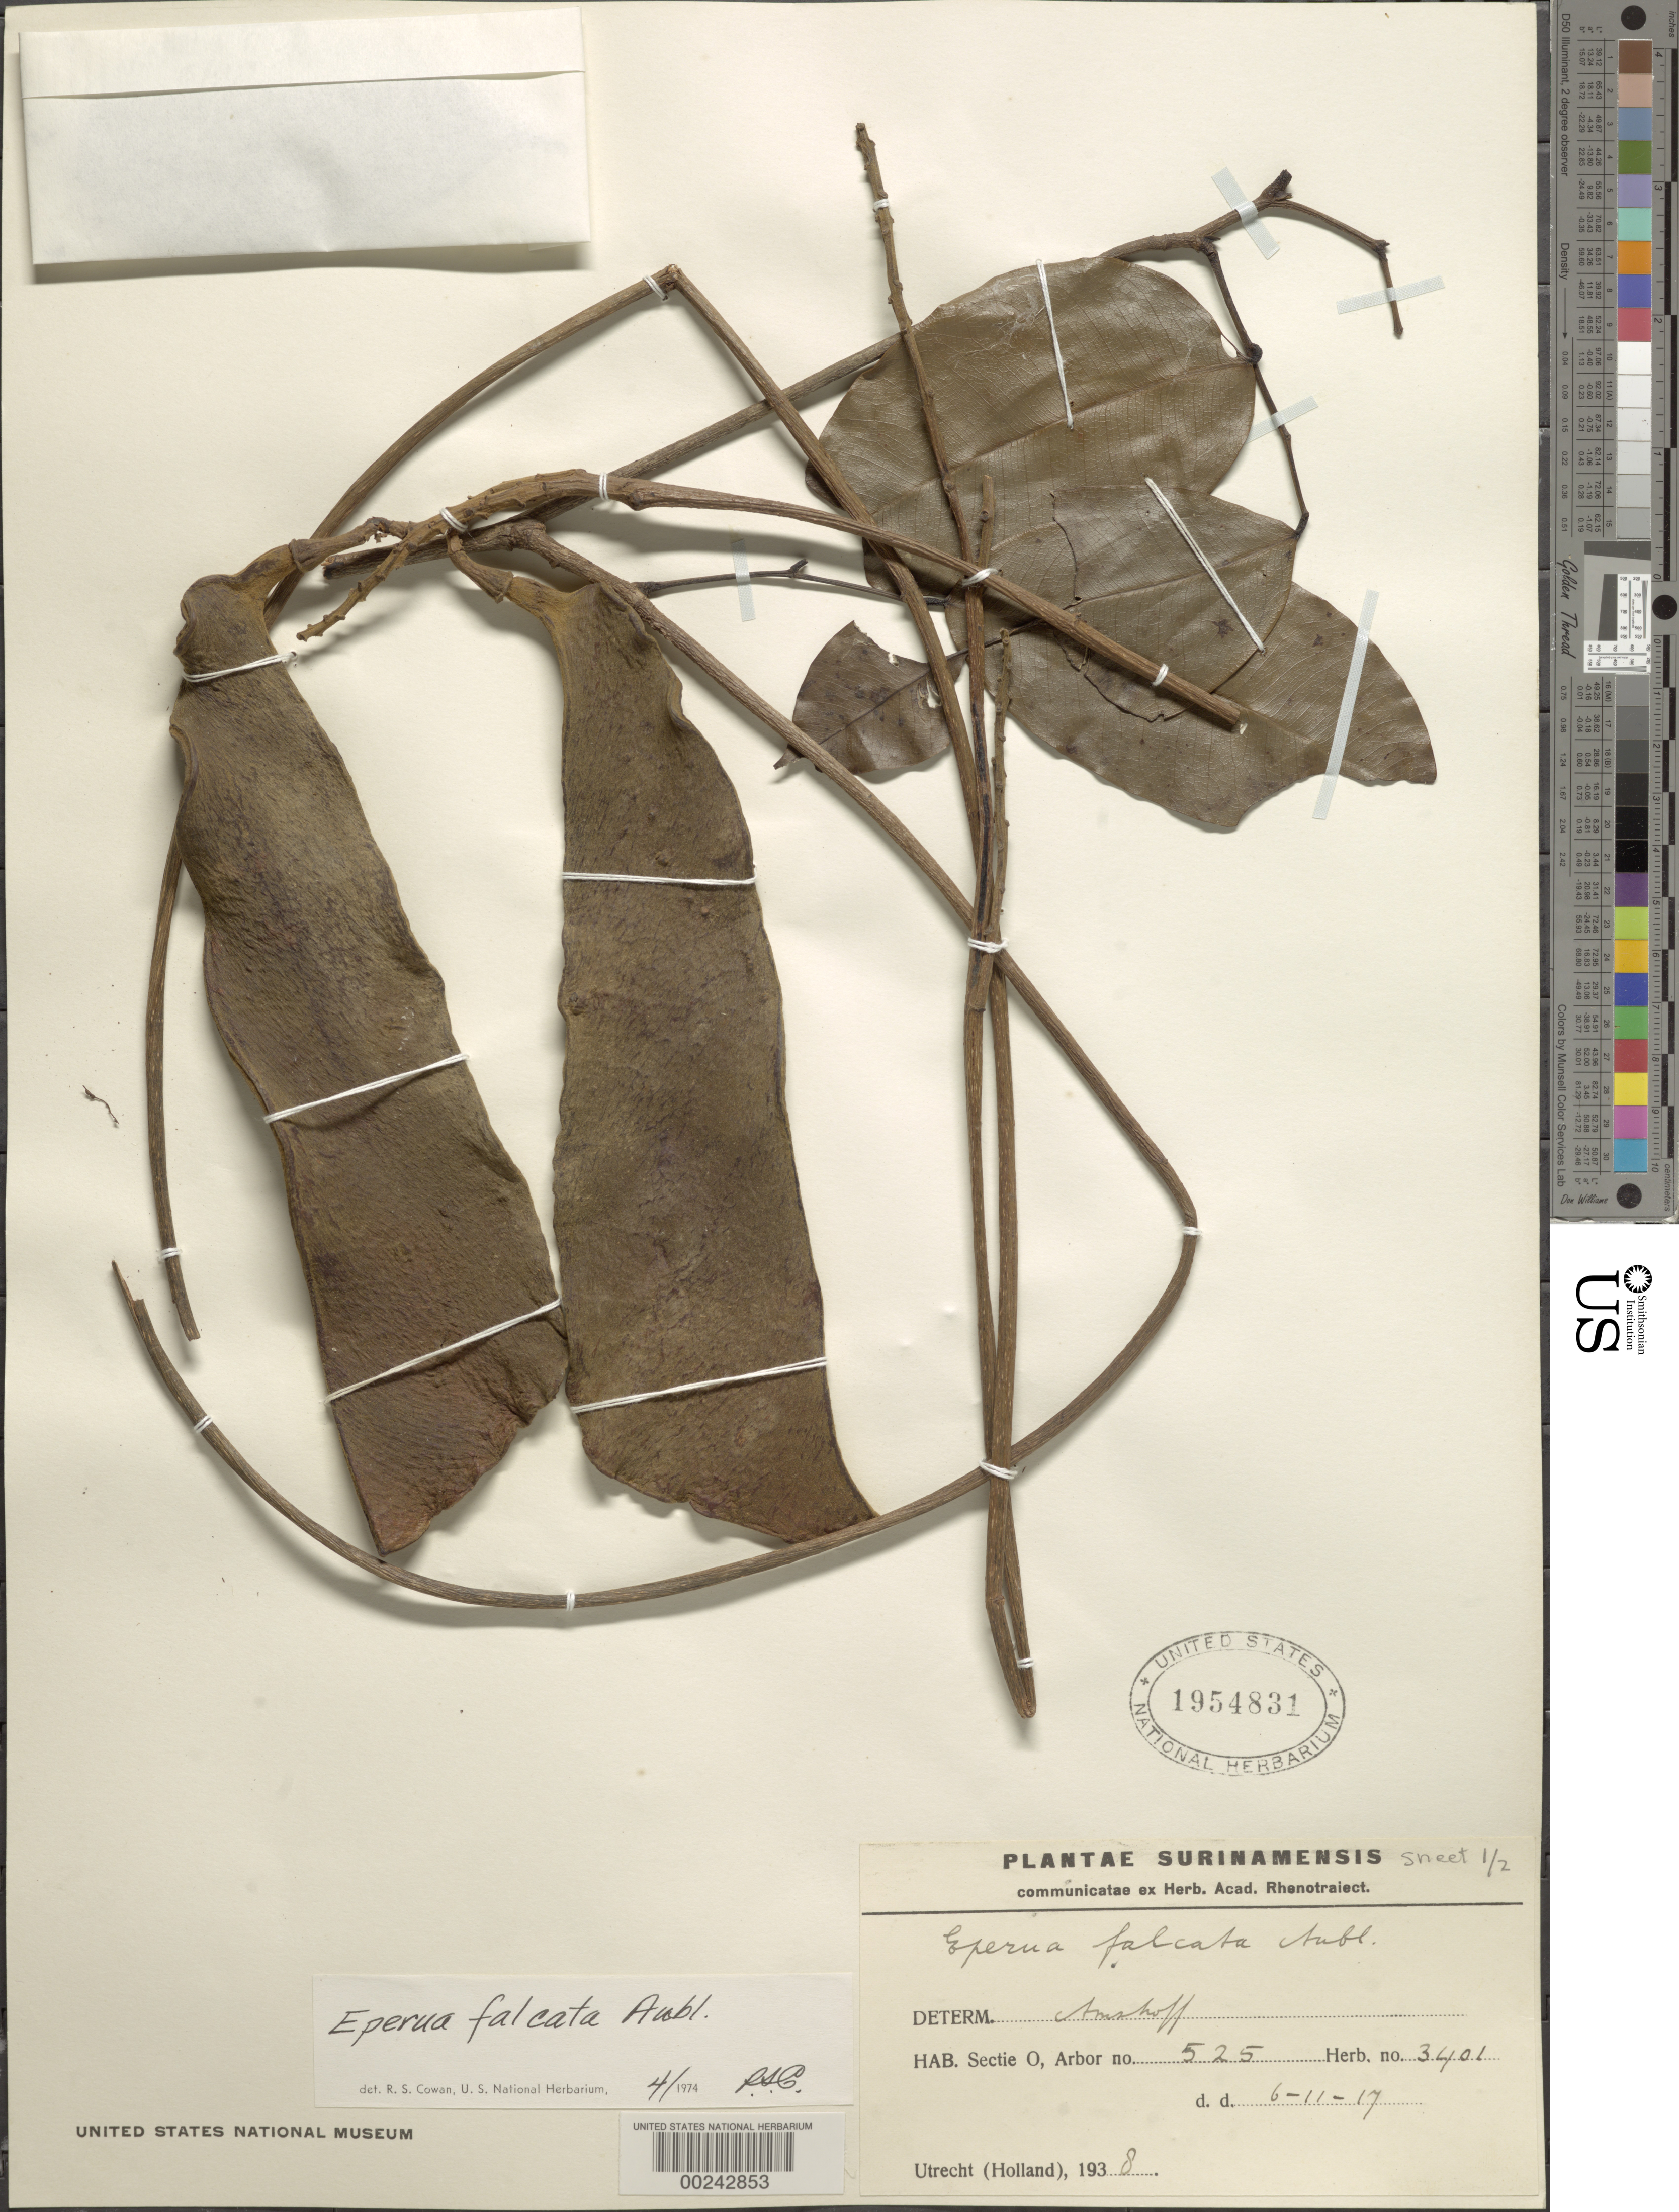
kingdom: Plantae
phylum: Tracheophyta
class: Magnoliopsida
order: Fabales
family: Fabaceae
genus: Eperua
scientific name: Eperua falcata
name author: Aubl.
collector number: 3401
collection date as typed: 11 Jun 1917 or 06 Nov 1917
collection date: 1917-06-11 or 1917-11-06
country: Suriname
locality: Sectie o, arbor no. 525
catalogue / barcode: US 1954831